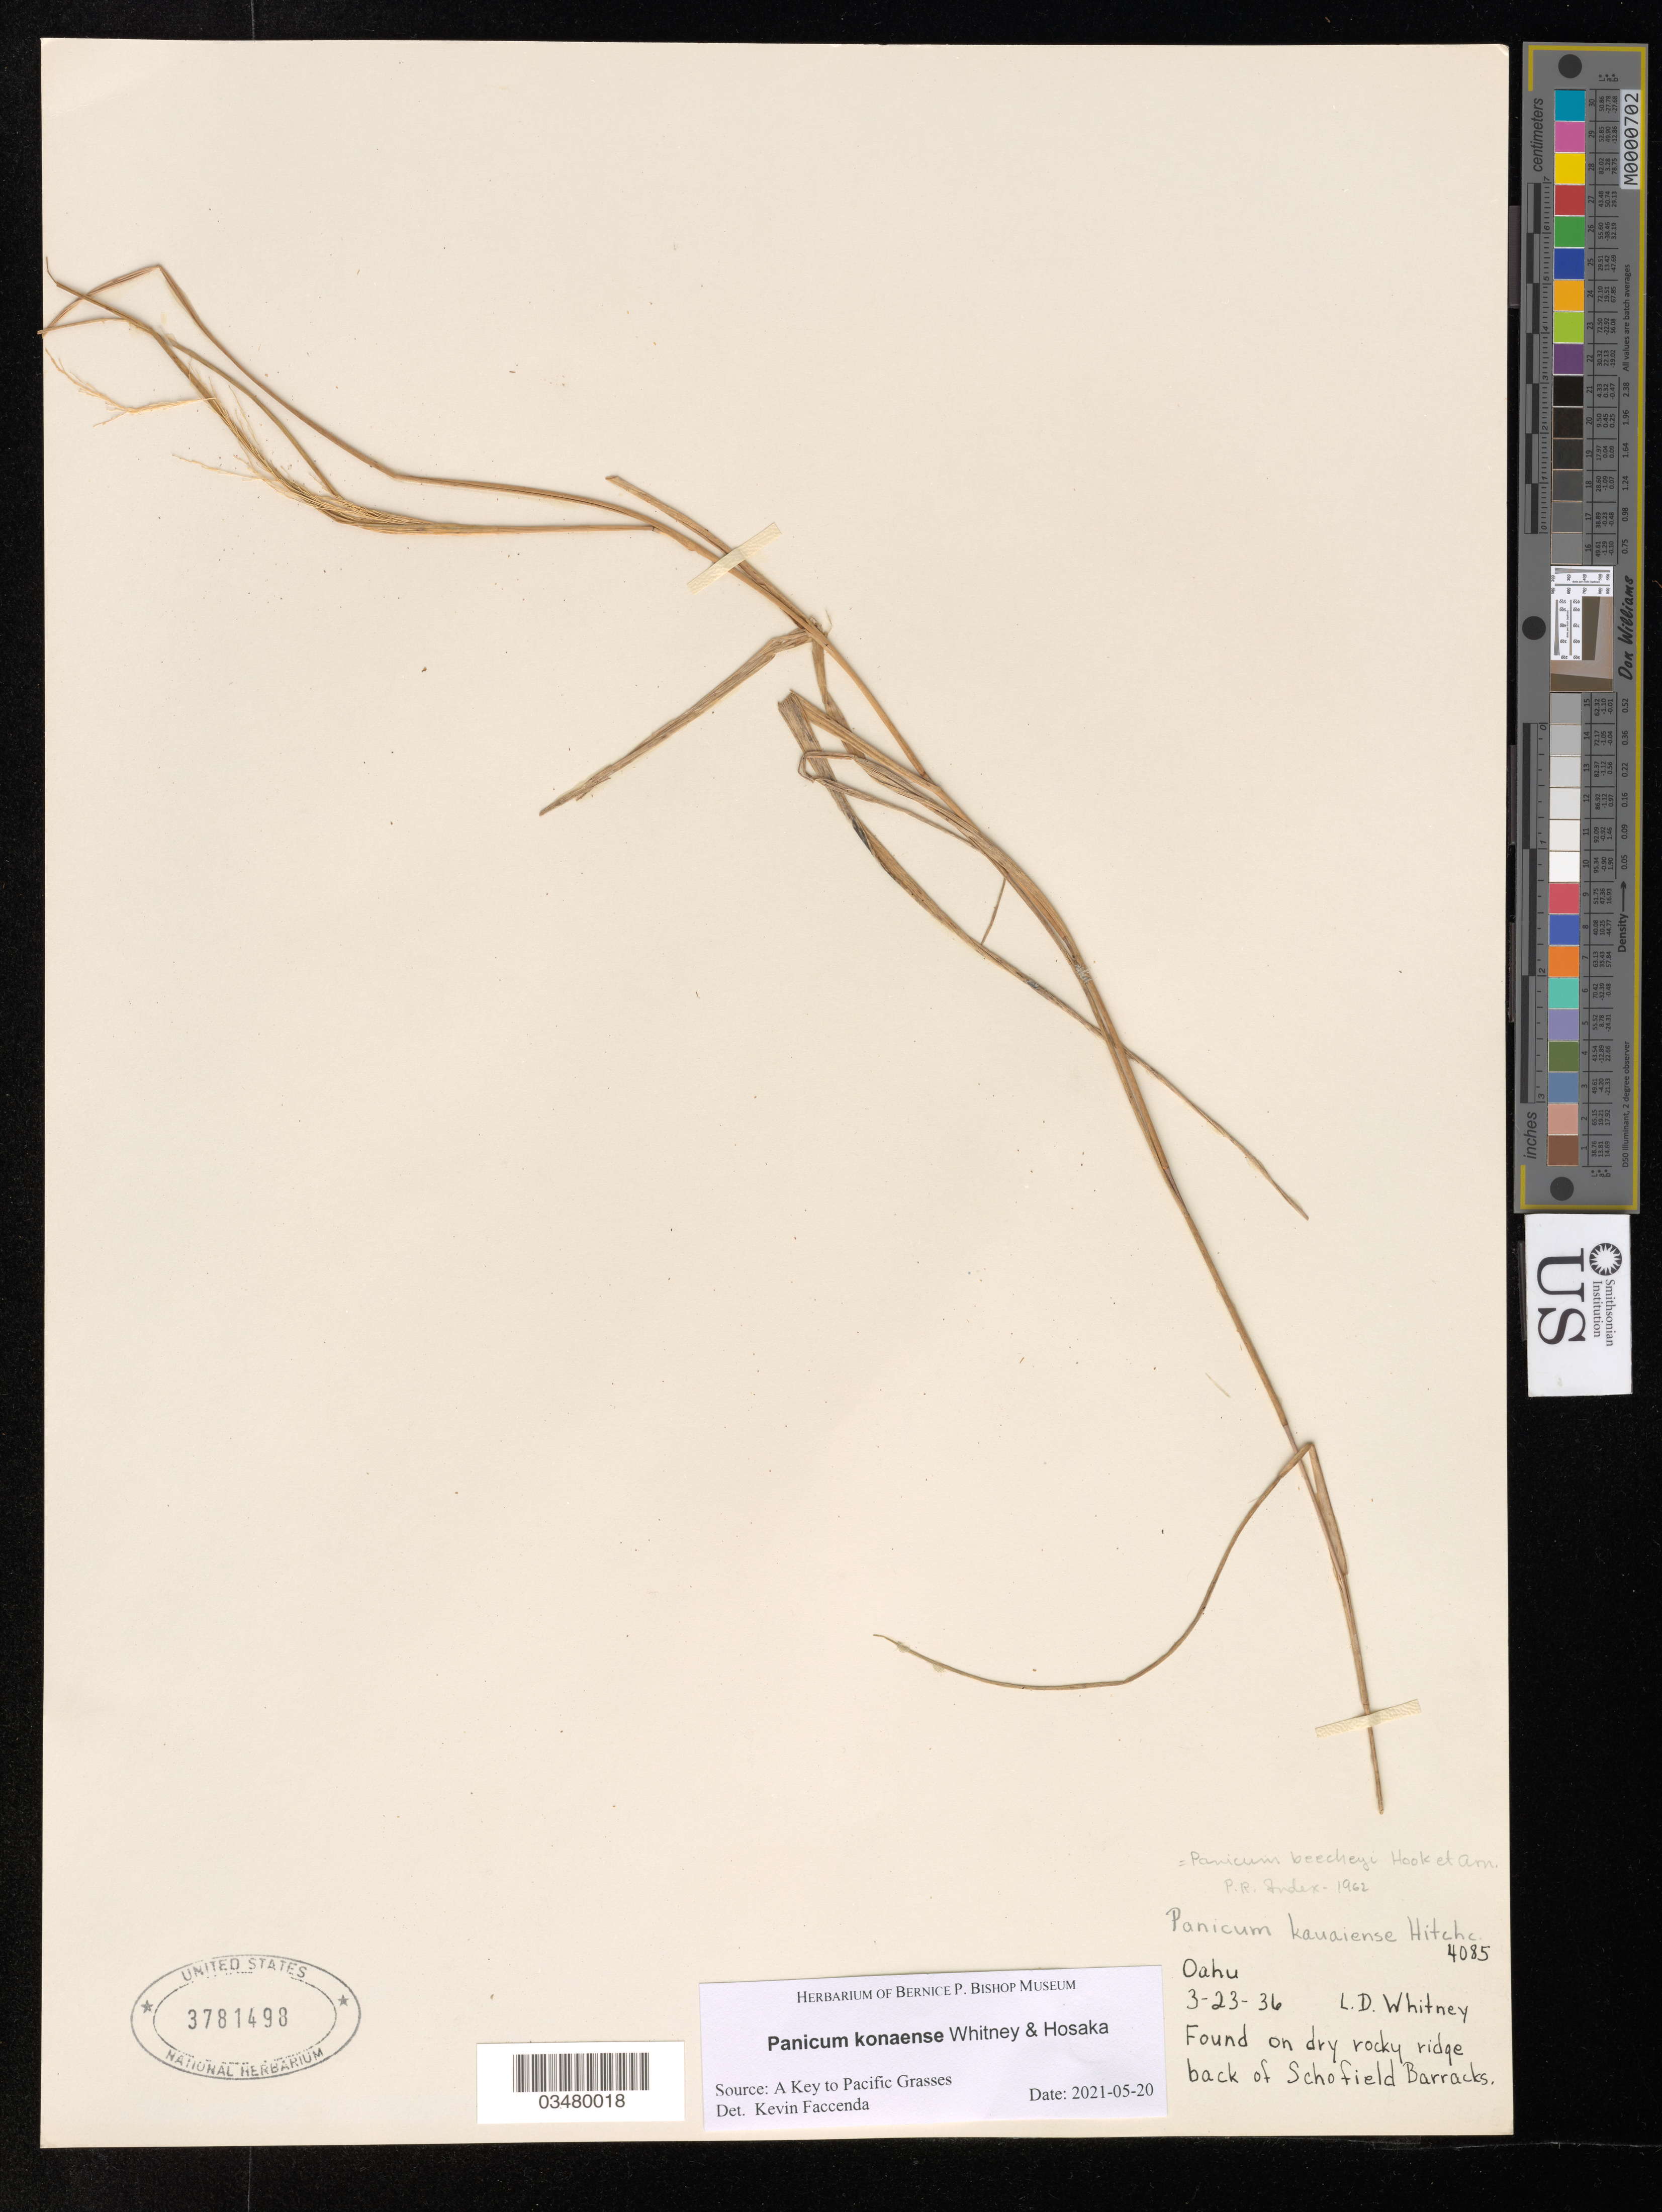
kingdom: Plantae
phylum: Tracheophyta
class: Liliopsida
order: Poales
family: Poaceae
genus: Panicum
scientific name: Panicum beecheyi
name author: Hook. & Arn.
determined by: Faccenda, K.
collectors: L. Whitney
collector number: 4085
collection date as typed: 23 Mar 1936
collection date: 1936-03-23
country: United States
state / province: Hawaii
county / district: Honolulu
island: Oahu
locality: Back of Schofield Barracks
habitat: Dry, rocky ridge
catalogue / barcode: US 3781498